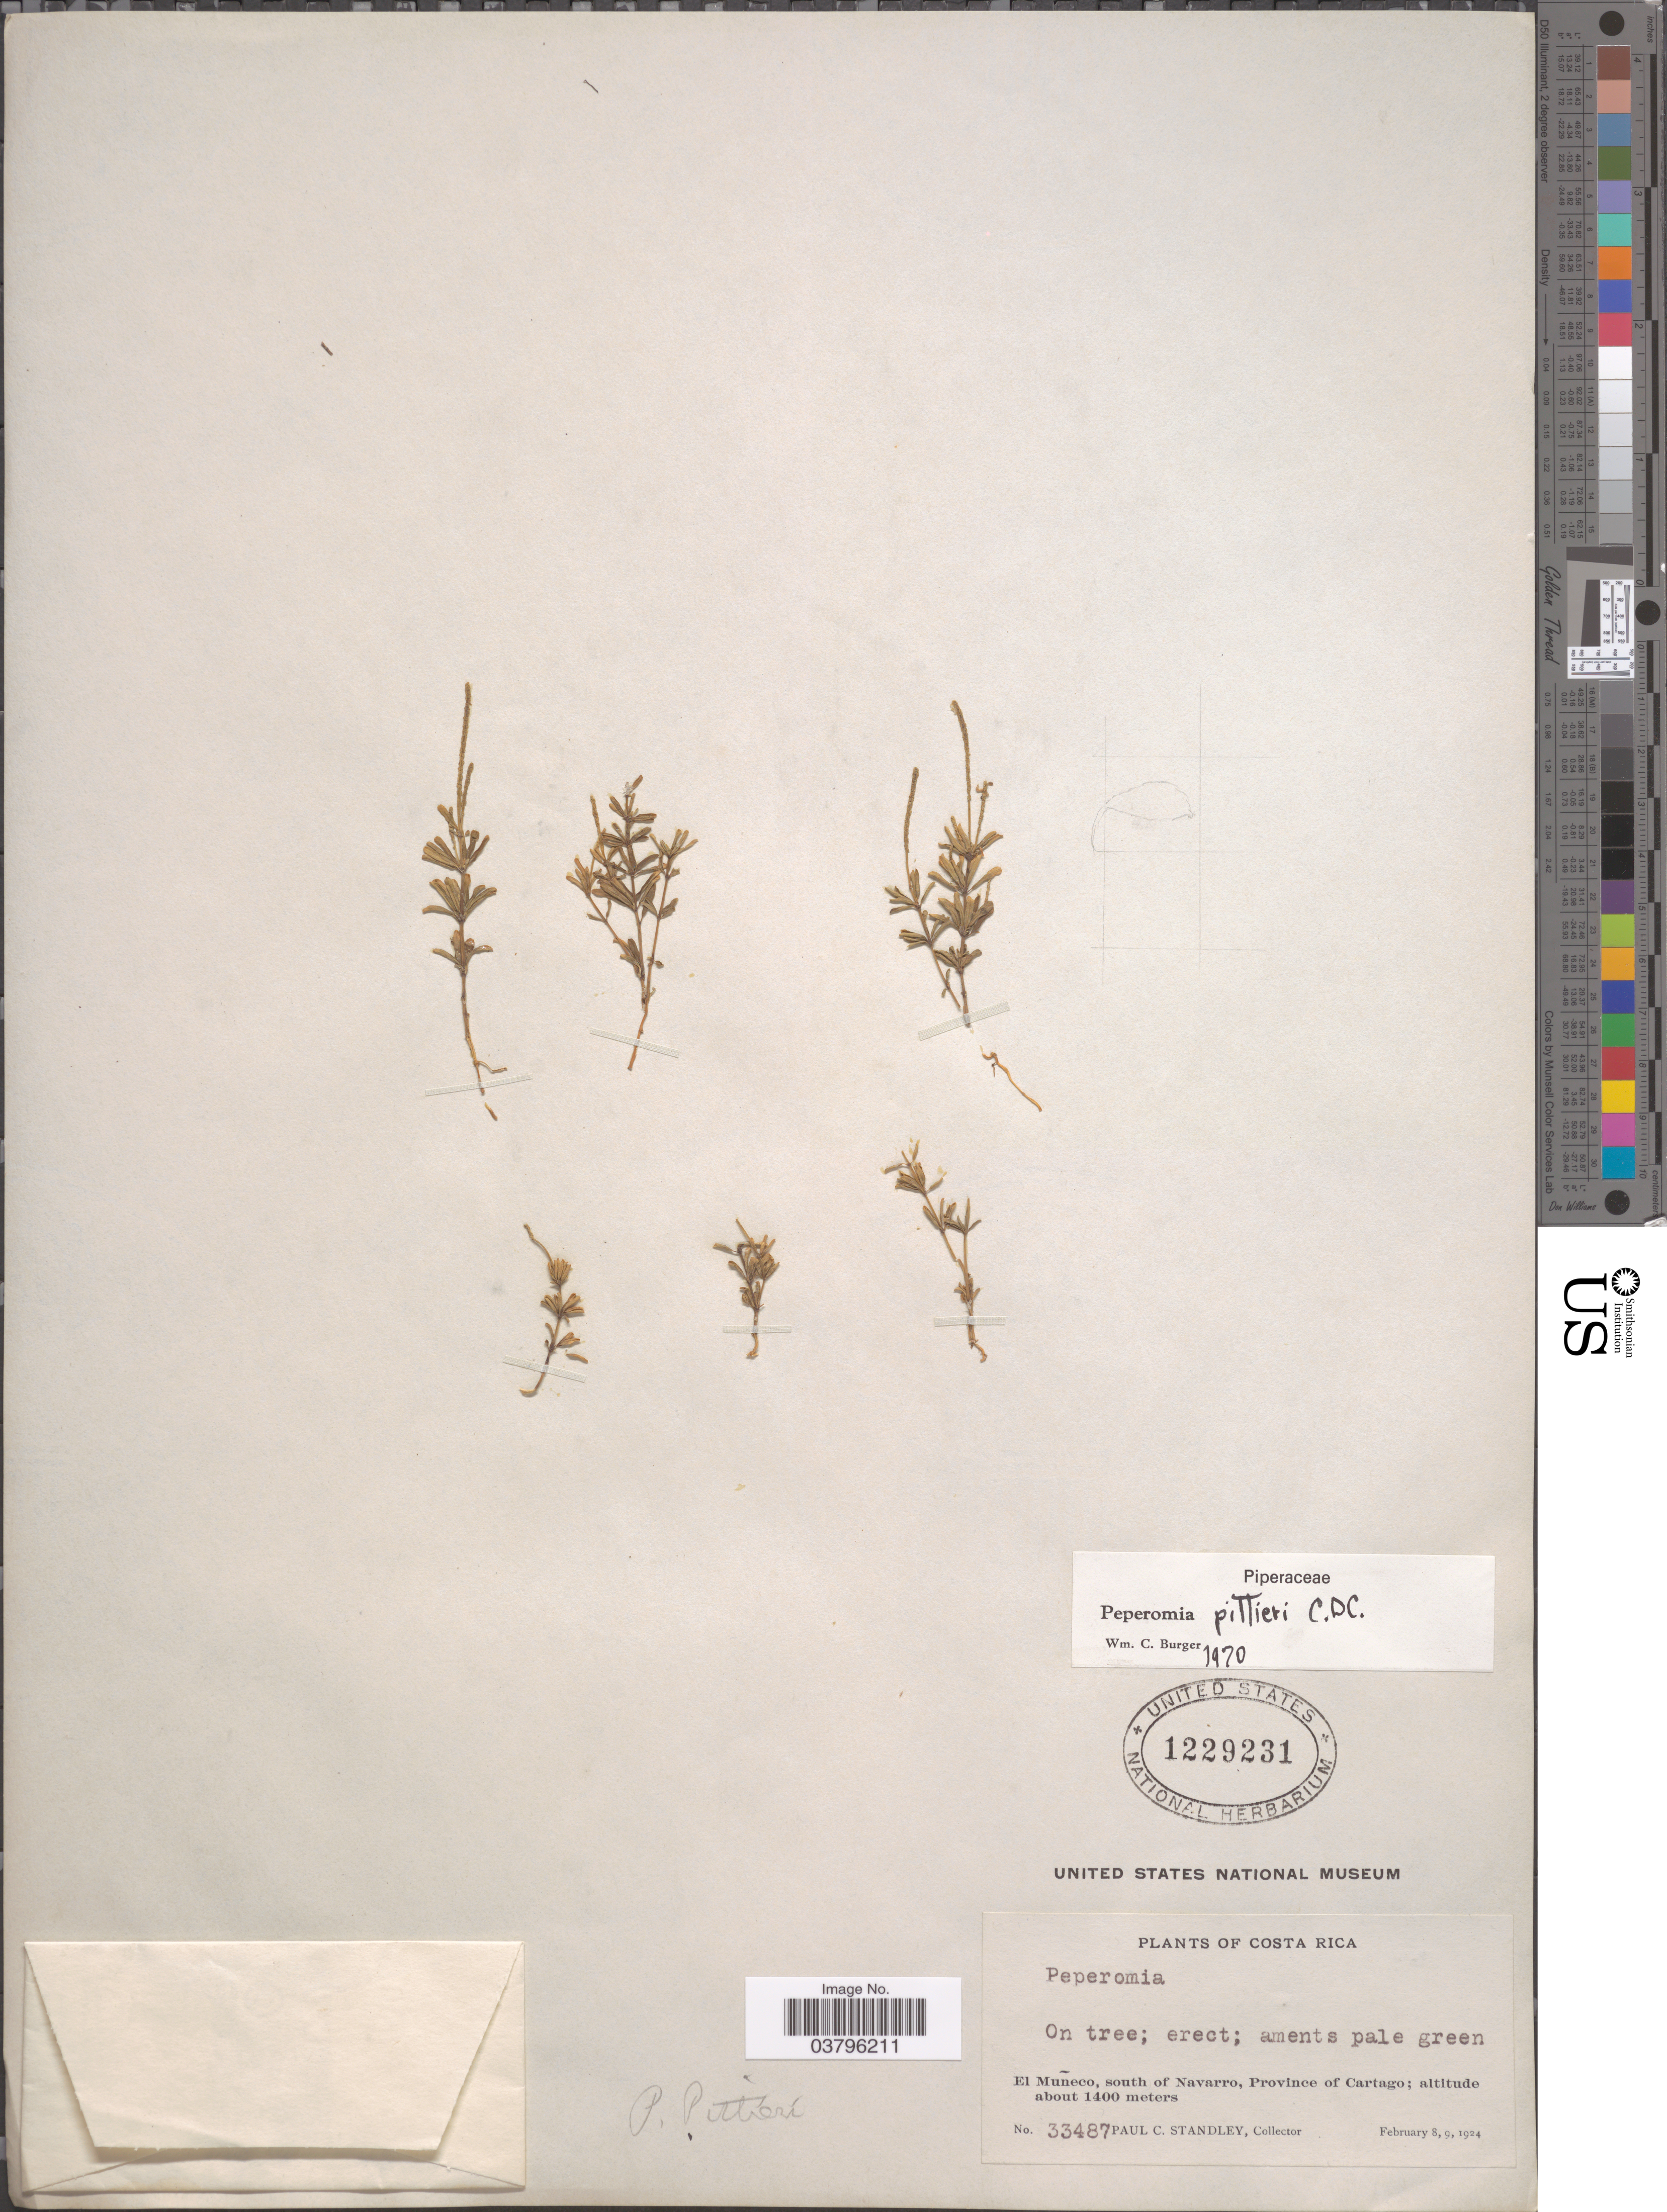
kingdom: Plantae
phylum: Tracheophyta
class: Magnoliopsida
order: Piperales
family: Piperaceae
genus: Peperomia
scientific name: Peperomia pittieri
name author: C. DC.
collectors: P. C. Standley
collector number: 33487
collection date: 1924-02-08/1924-02-09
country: Costa Rica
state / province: Cartago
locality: El Muñeco, south of Navarro.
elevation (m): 1400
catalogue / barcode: US 1229231